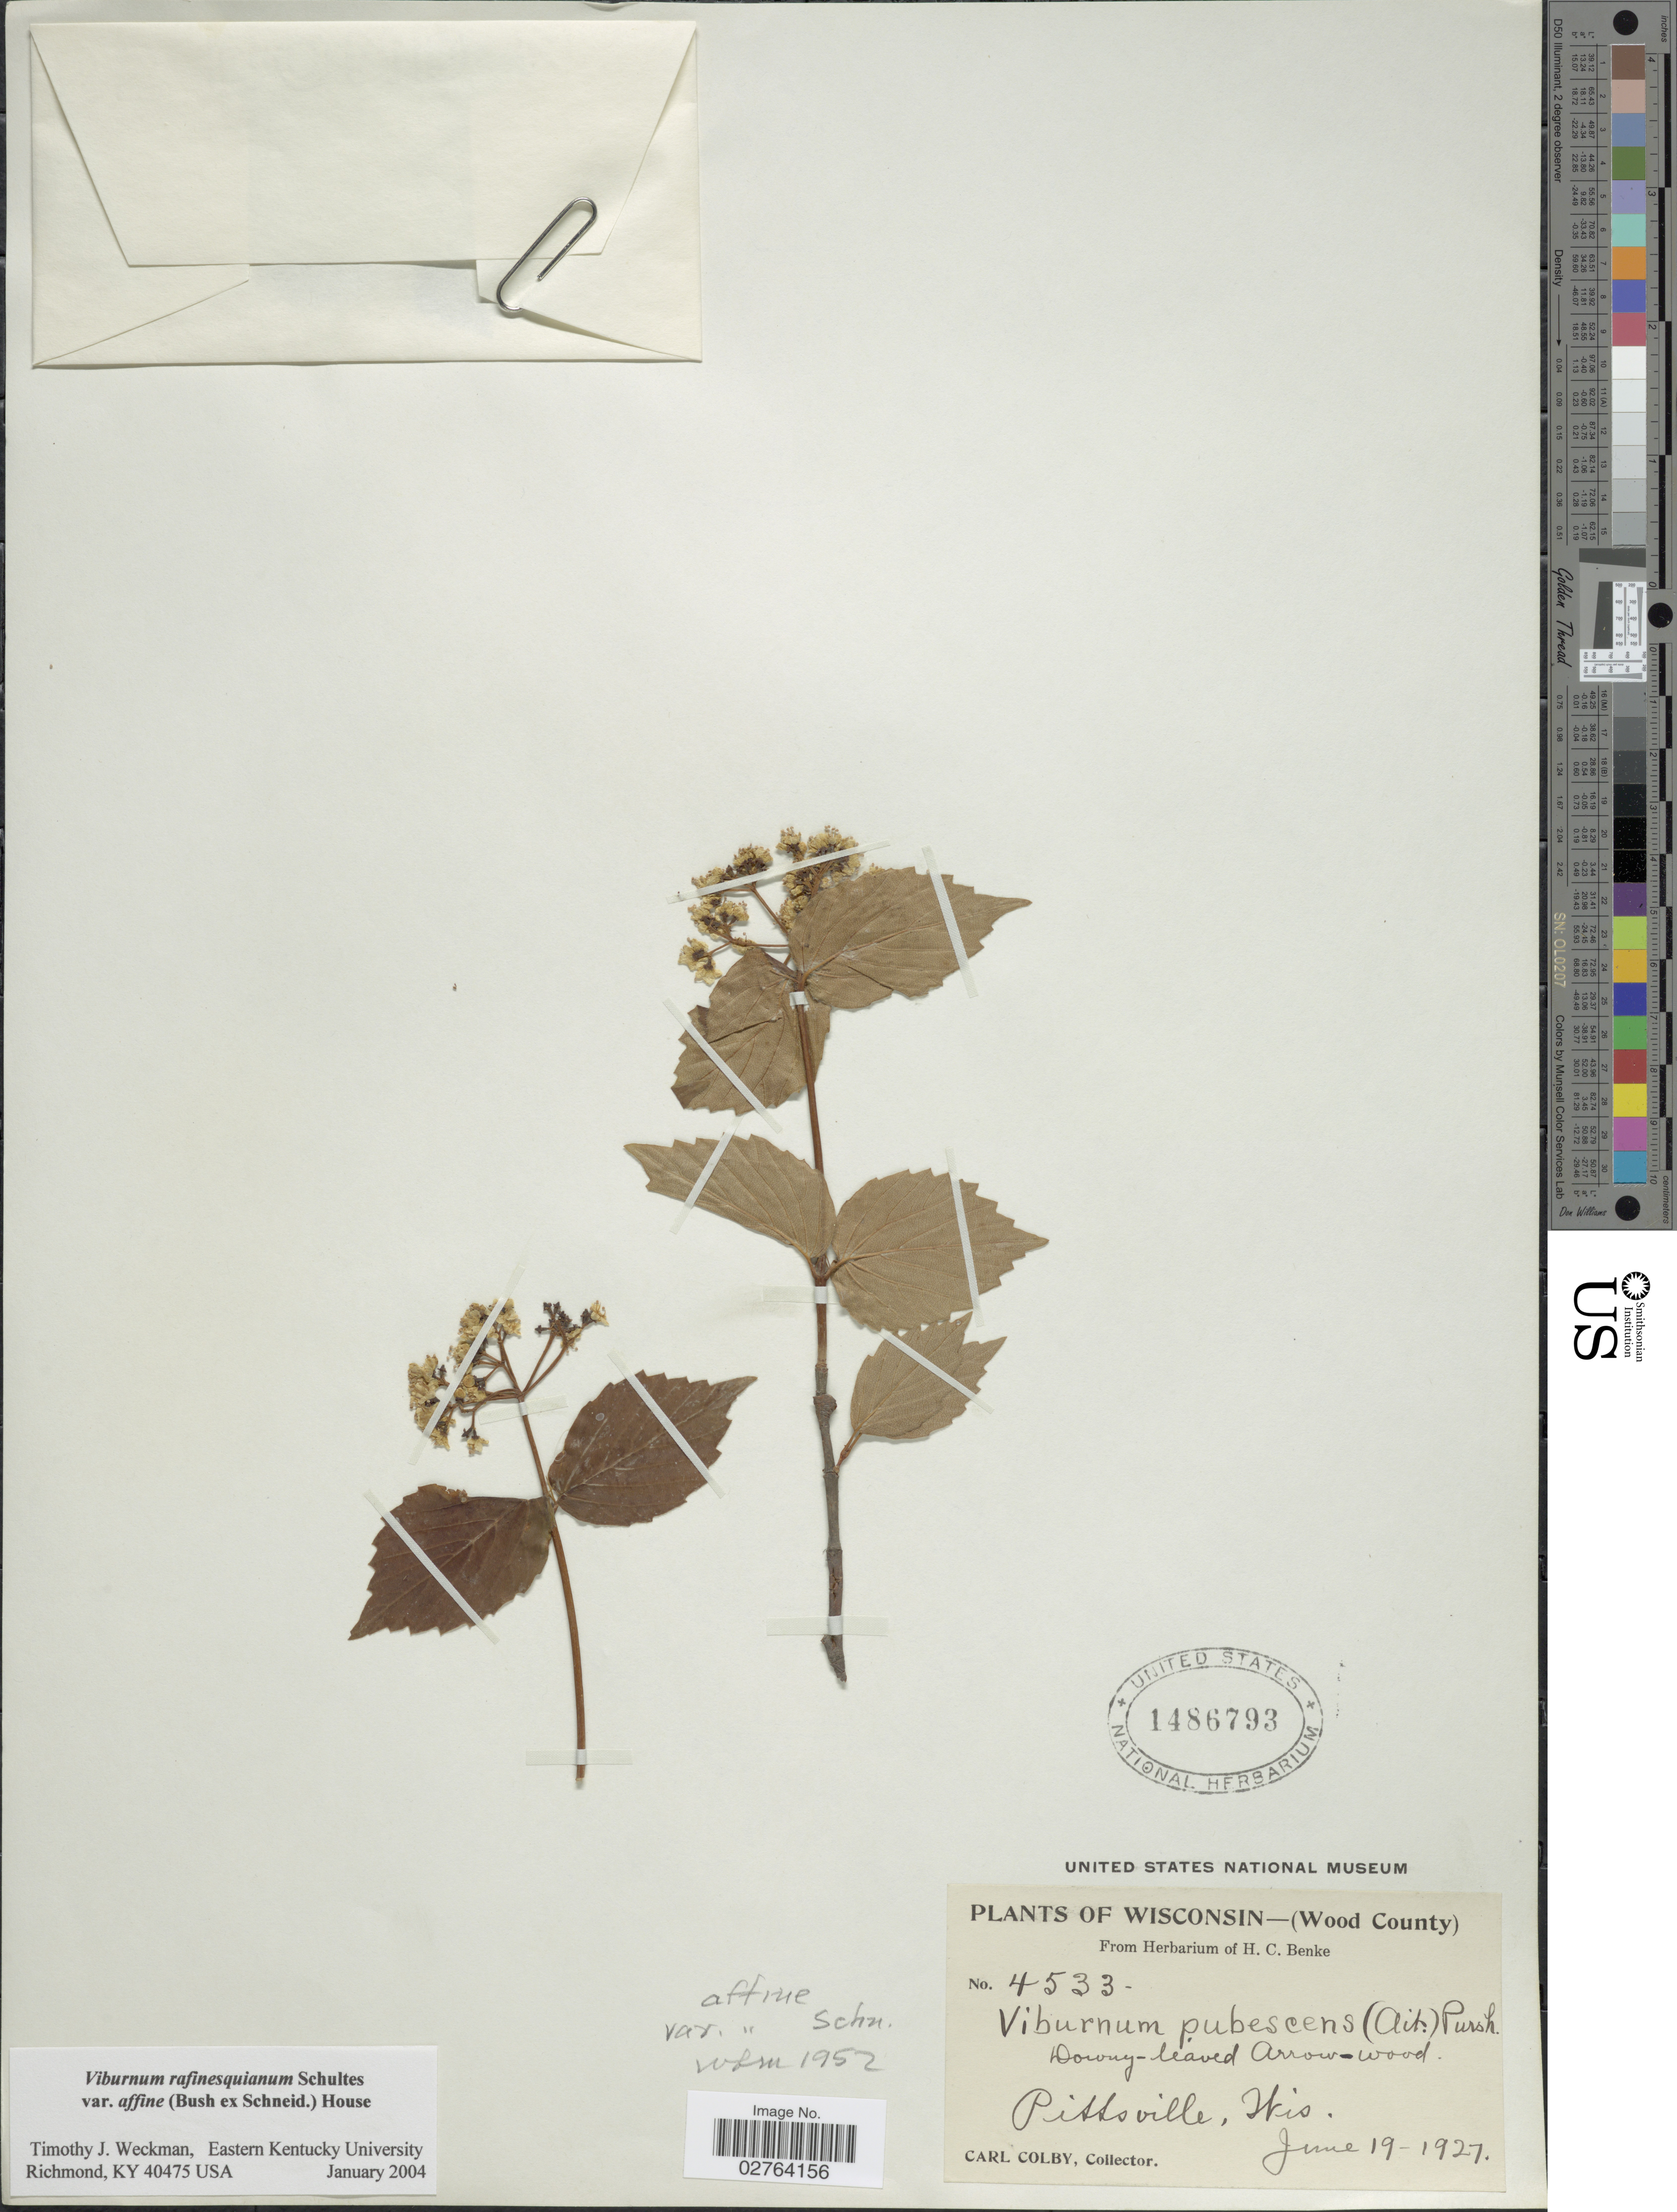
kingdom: Plantae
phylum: Tracheophyta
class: Magnoliopsida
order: Dipsacales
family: Viburnaceae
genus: Viburnum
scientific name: Viburnum rafinesqueanum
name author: Schult.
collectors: C. Colby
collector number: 4533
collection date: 1927-06-19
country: United States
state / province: Wisconsin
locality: (Wood County) Pittsville.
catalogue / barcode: US 1486793